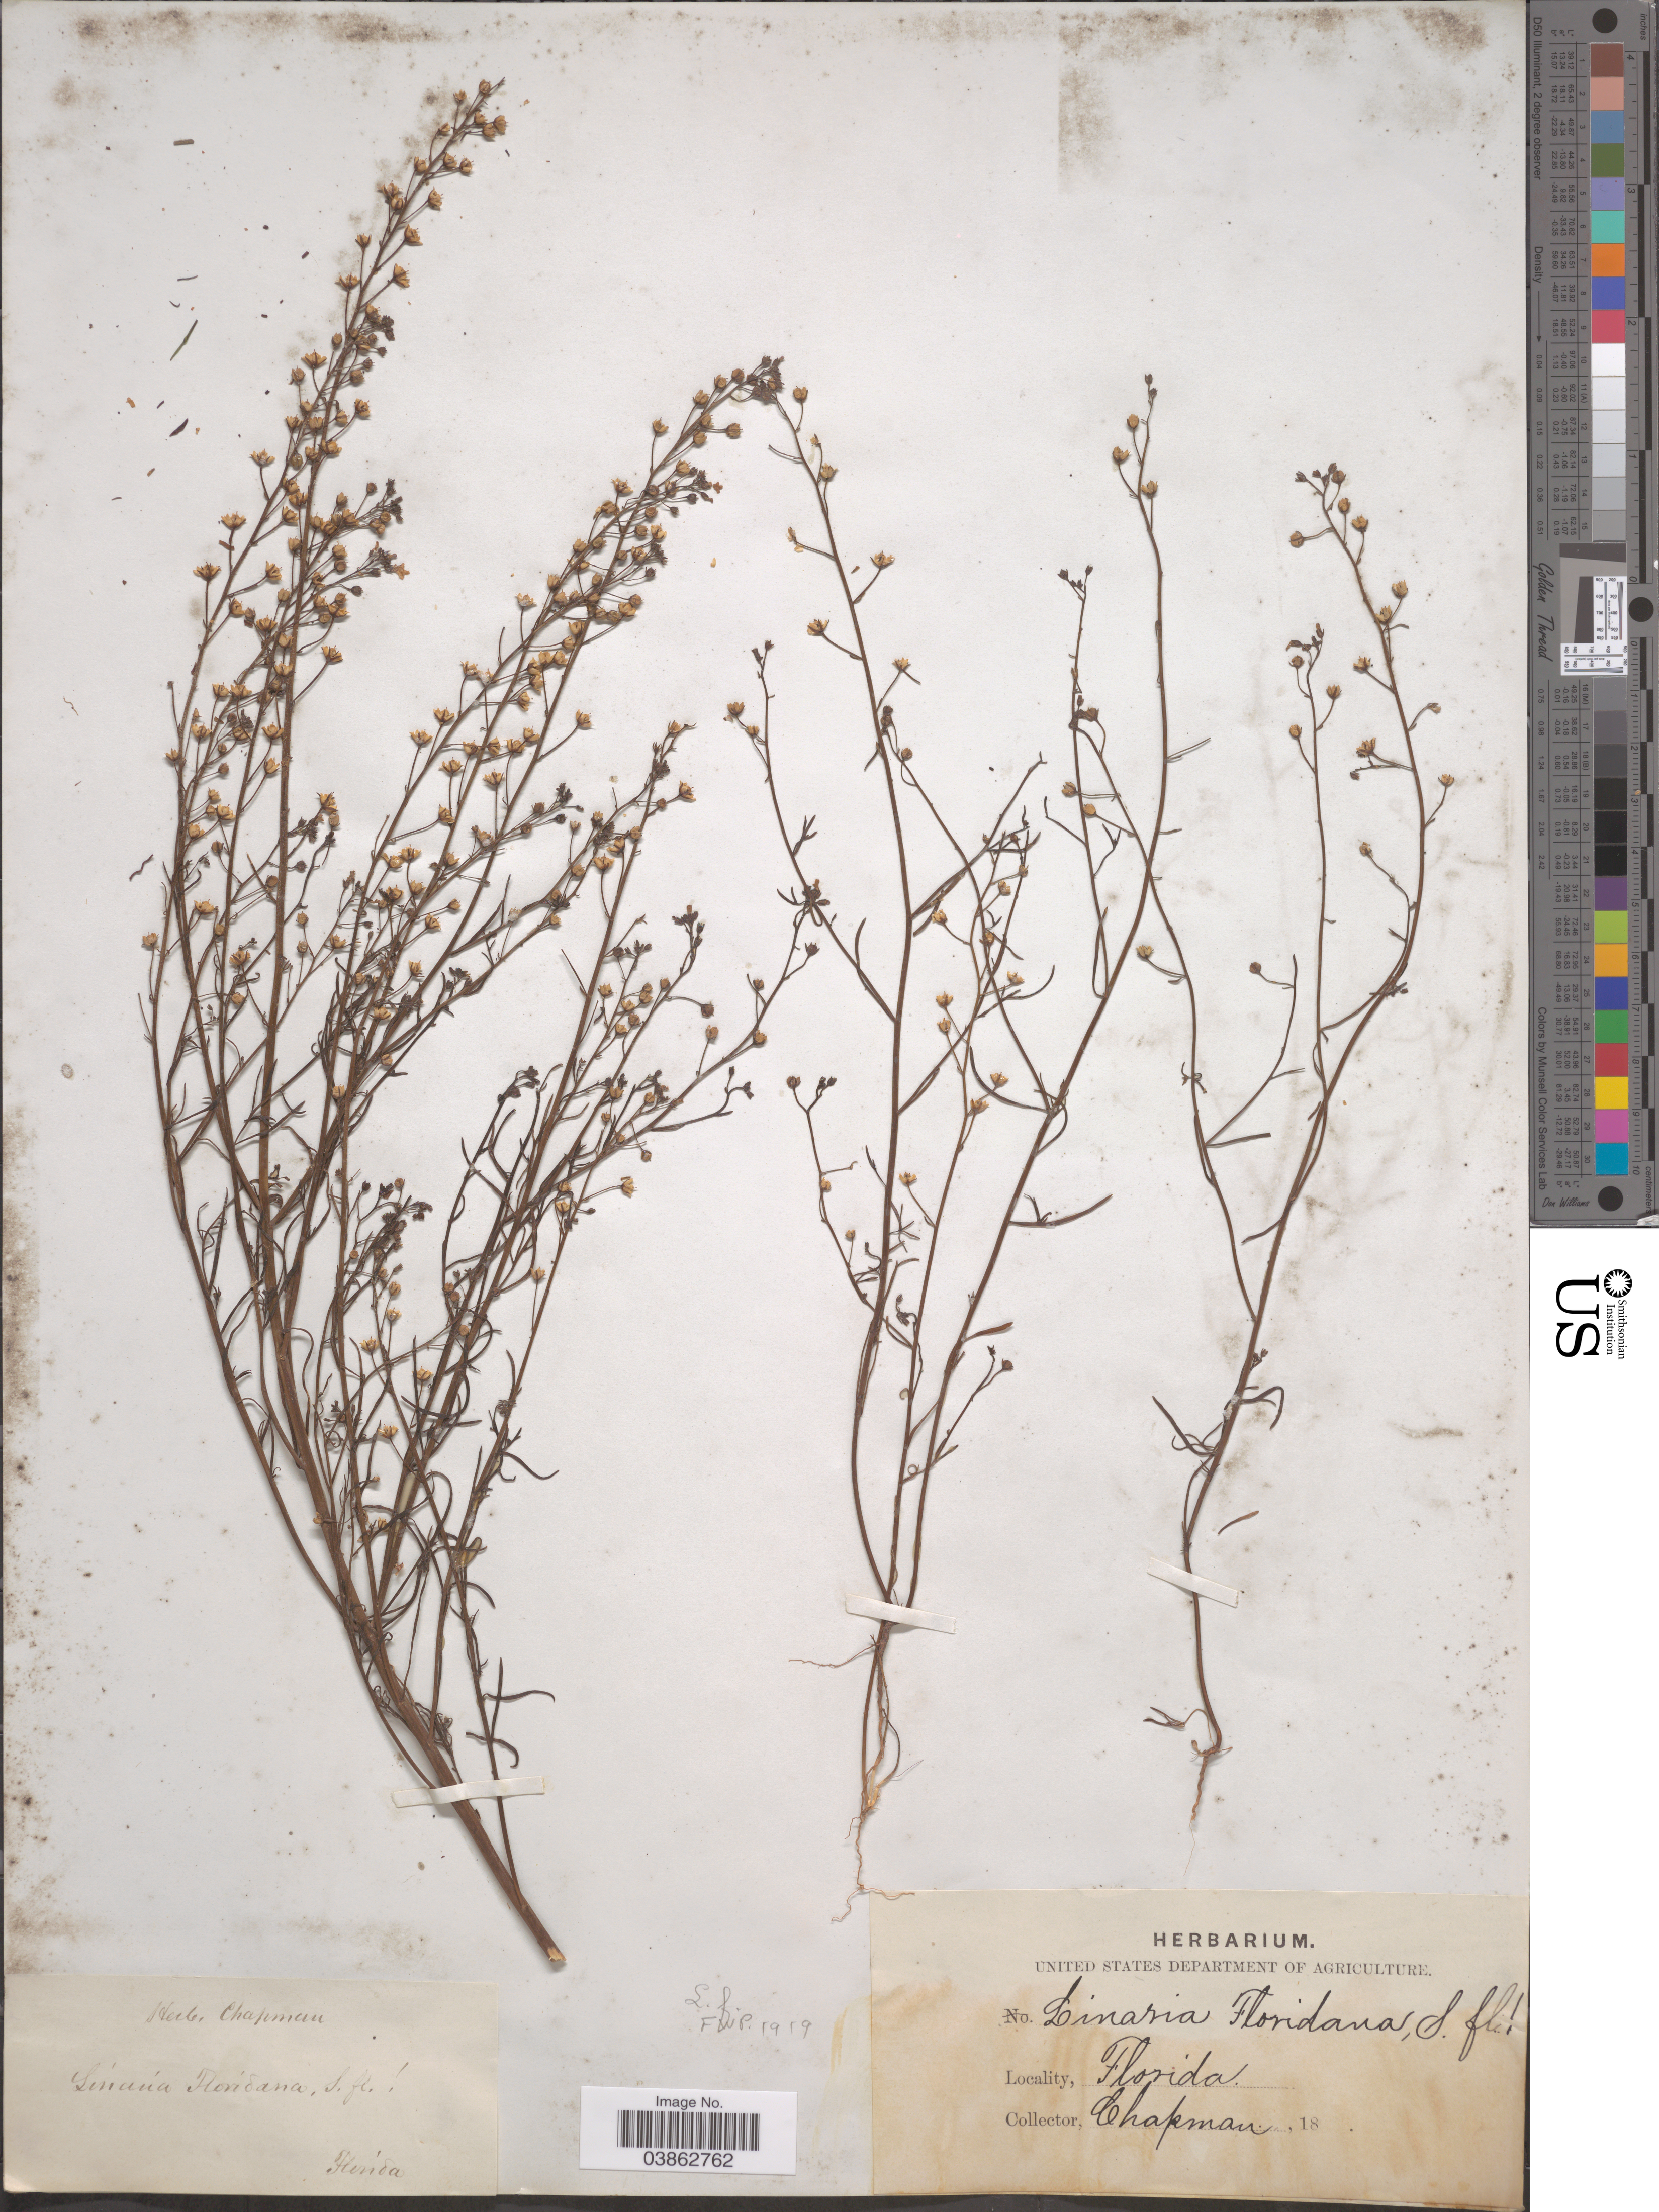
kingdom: Plantae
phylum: Tracheophyta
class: Magnoliopsida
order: Lamiales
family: Plantaginaceae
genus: Linaria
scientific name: Linaria floridana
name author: Chapm.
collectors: A. Chapman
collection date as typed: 18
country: United States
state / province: Florida